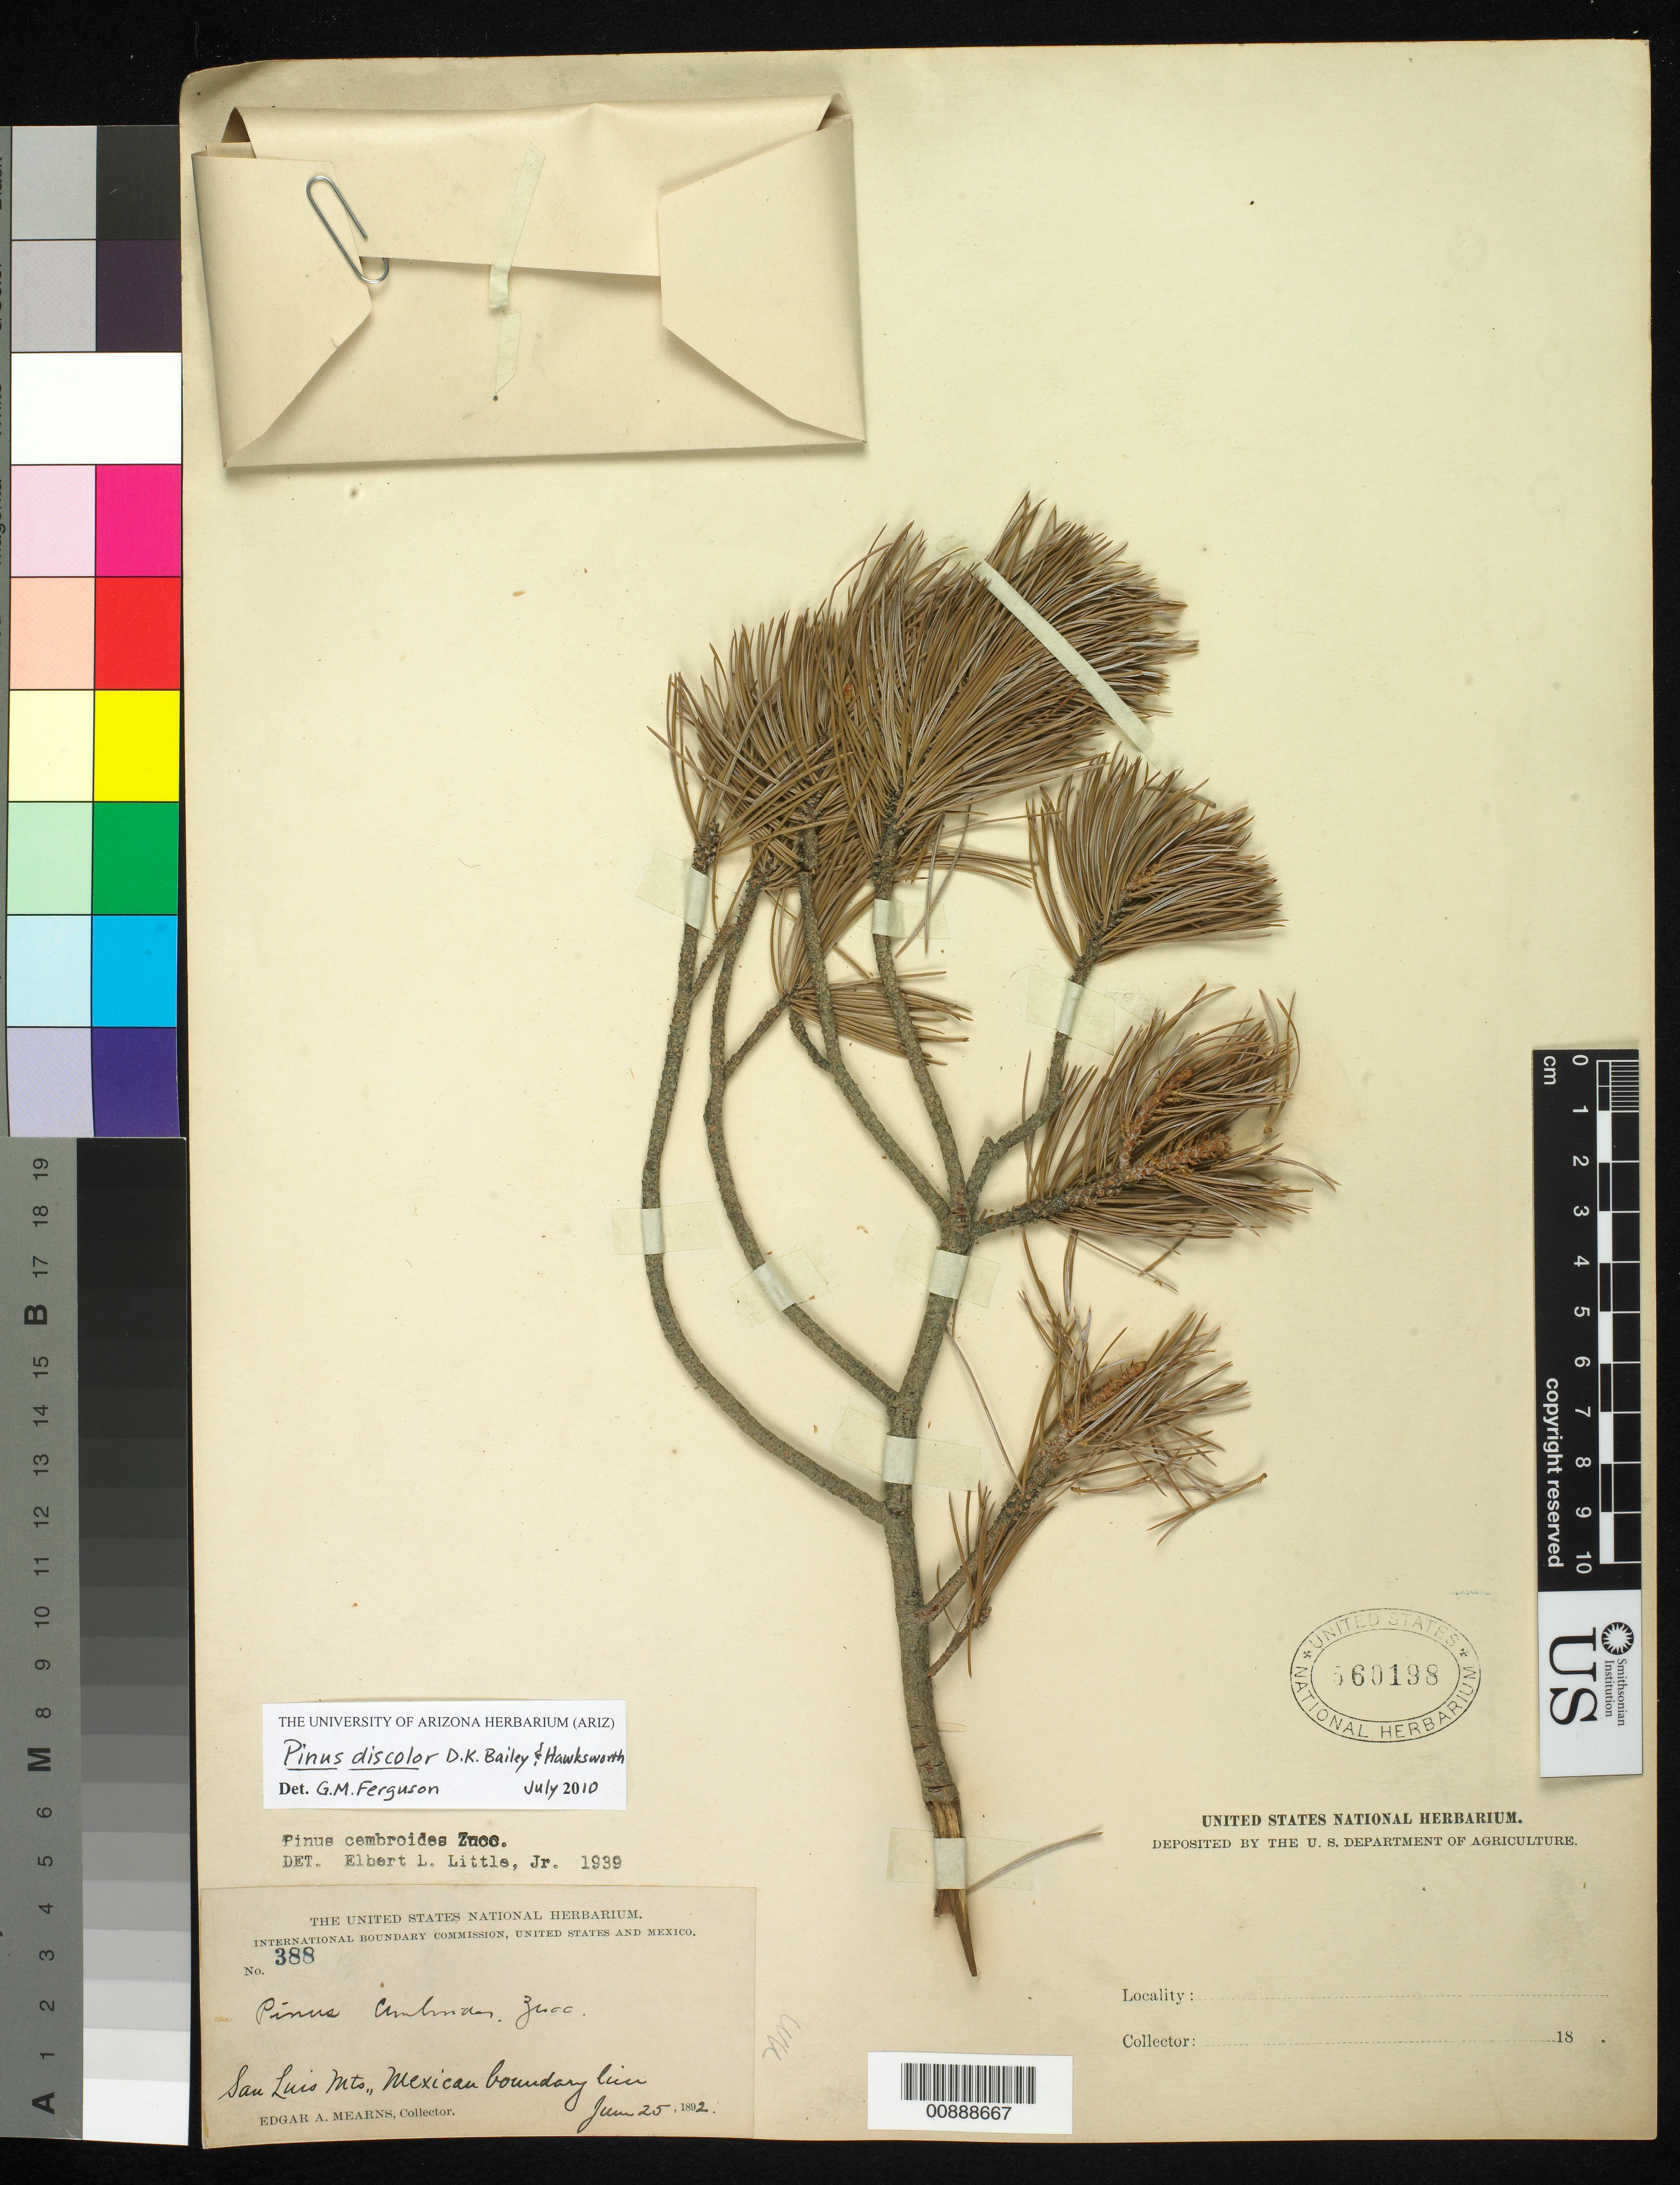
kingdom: Plantae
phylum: Tracheophyta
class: Pinopsida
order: Pinales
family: Pinaceae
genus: Pinus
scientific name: Pinus discolor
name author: D.K. Bailey & Hawksw.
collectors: E. A. Mearns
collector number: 388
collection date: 1892-06-25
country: Mexico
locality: San Luis Mts, Mexican boundary line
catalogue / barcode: US 560198